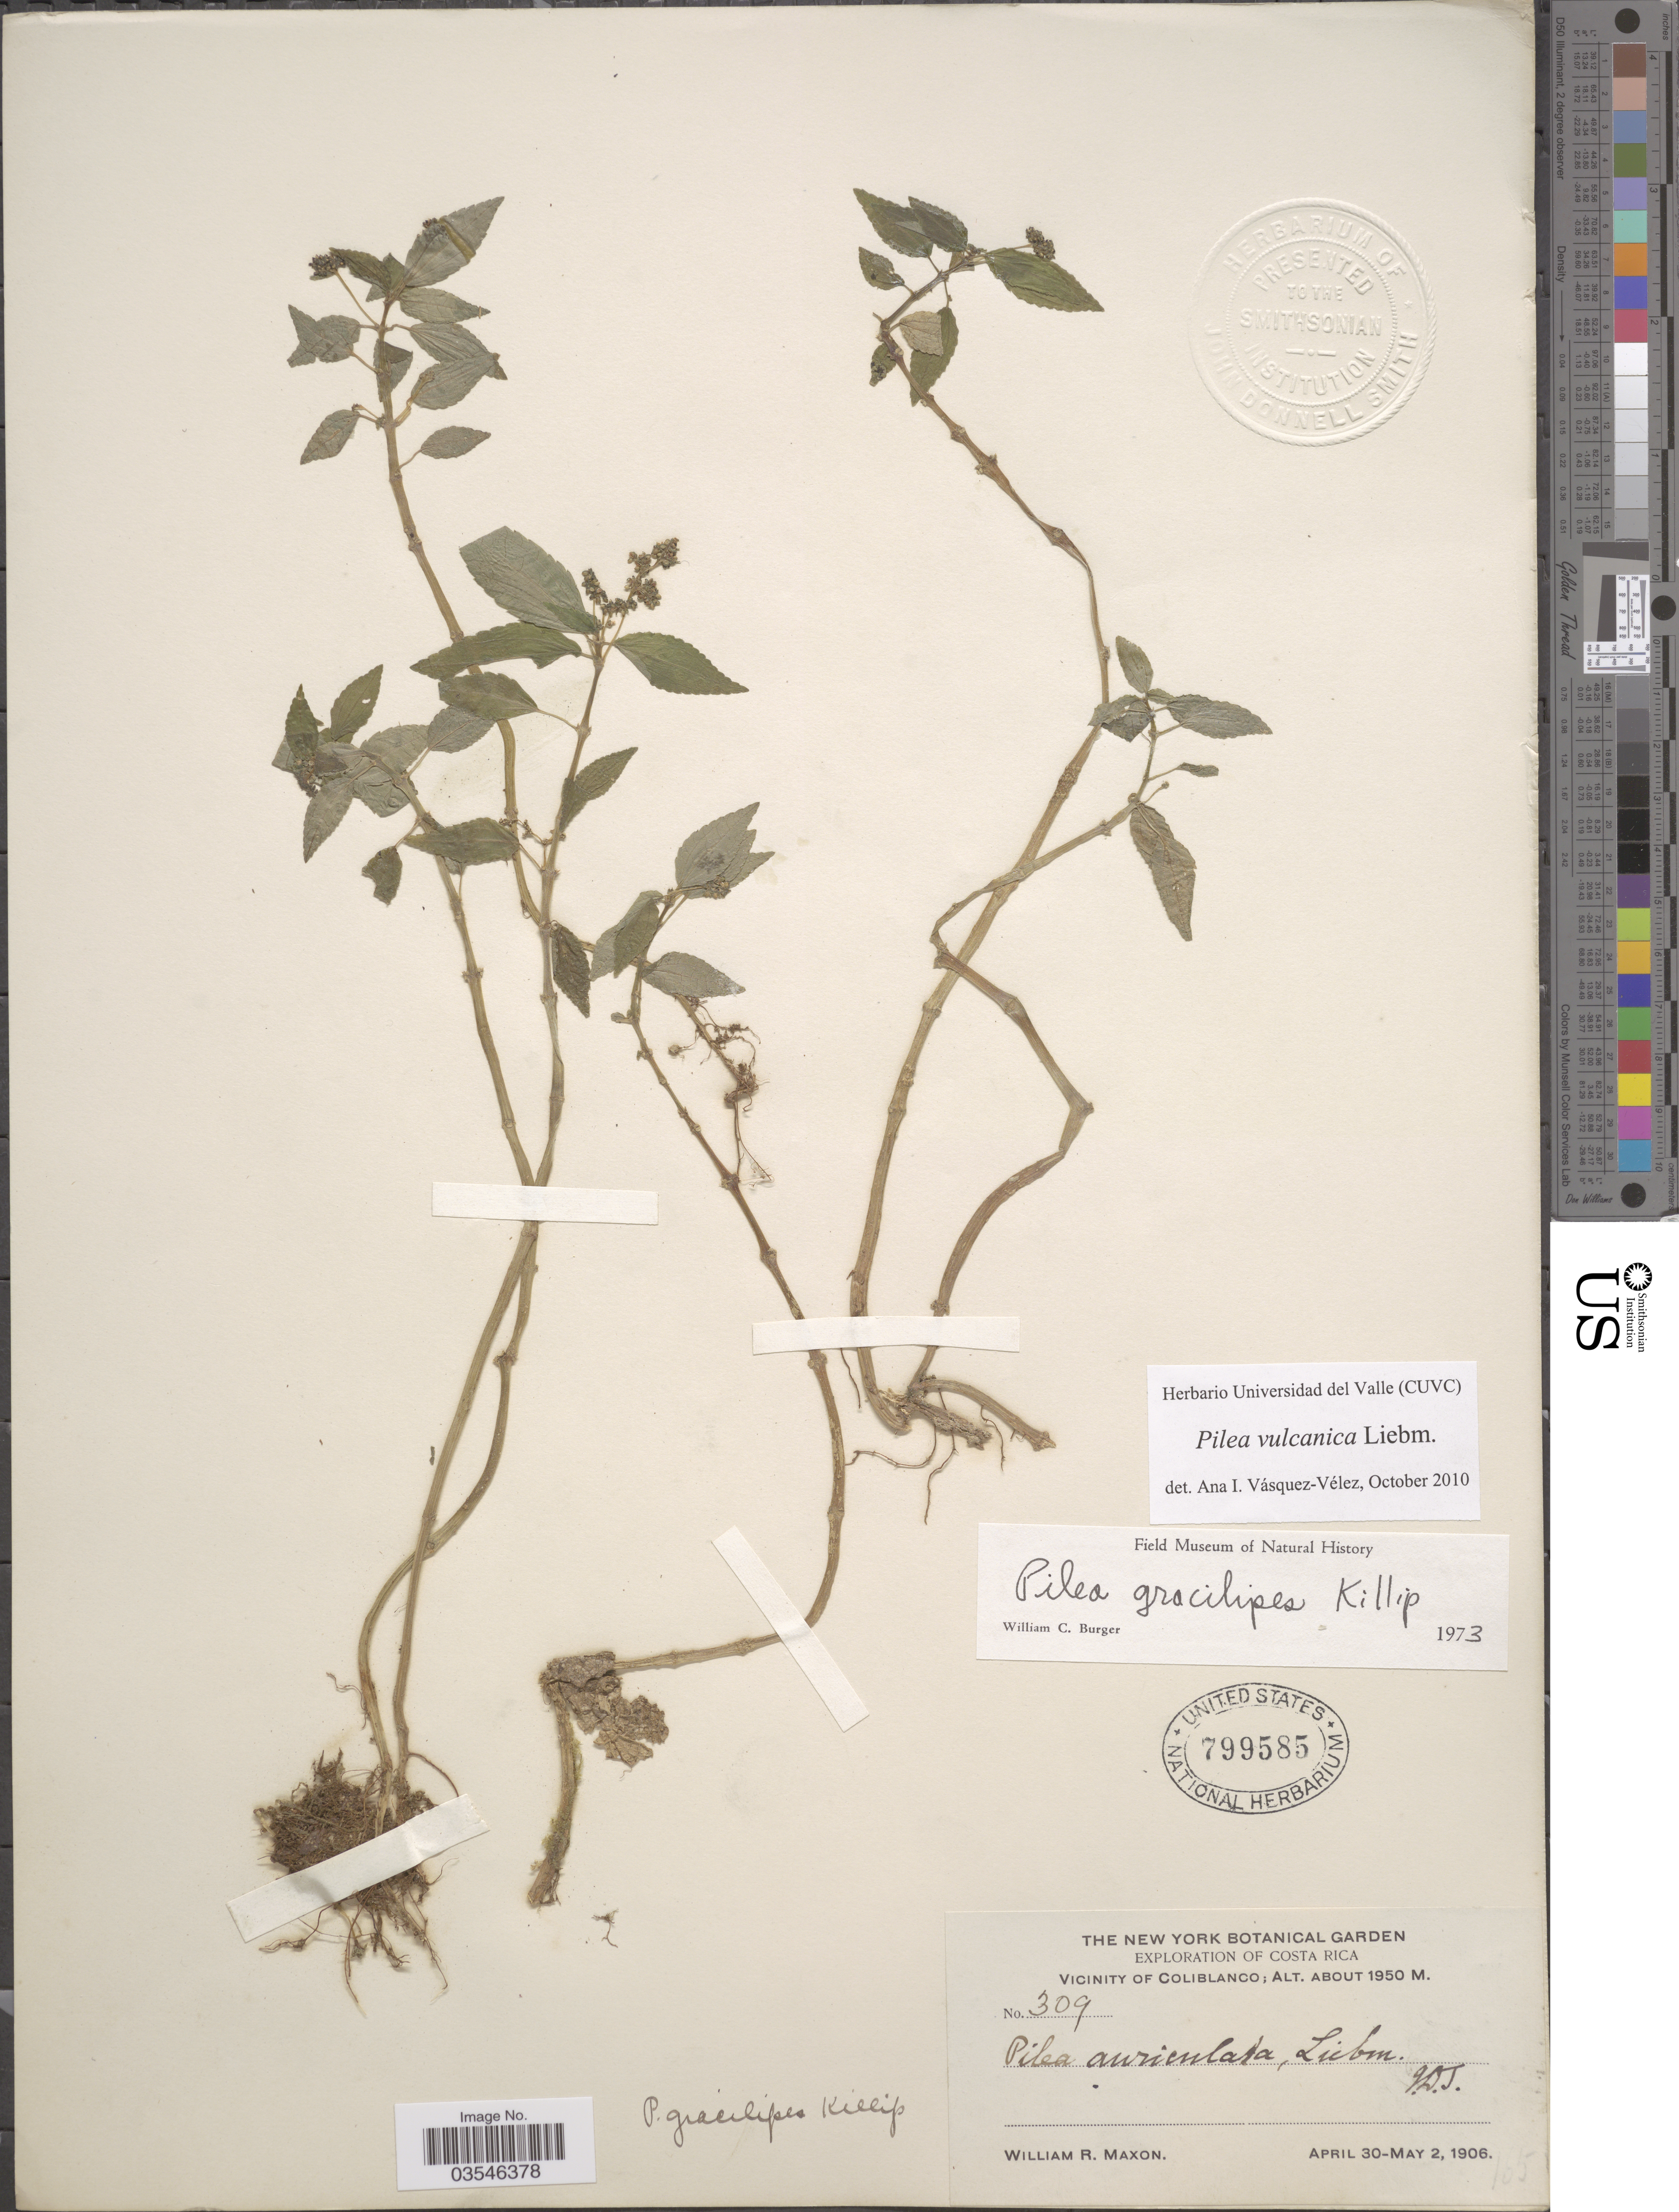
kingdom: Plantae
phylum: Tracheophyta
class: Magnoliopsida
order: Rosales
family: Urticaceae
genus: Pilea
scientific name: Pilea vulcanica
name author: Liebm.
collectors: W. R. Maxon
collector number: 309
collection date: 1906-04-30/1906-05-02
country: Costa Rica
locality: Vicinity of Coliblanco.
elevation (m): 1950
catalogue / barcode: US 799585